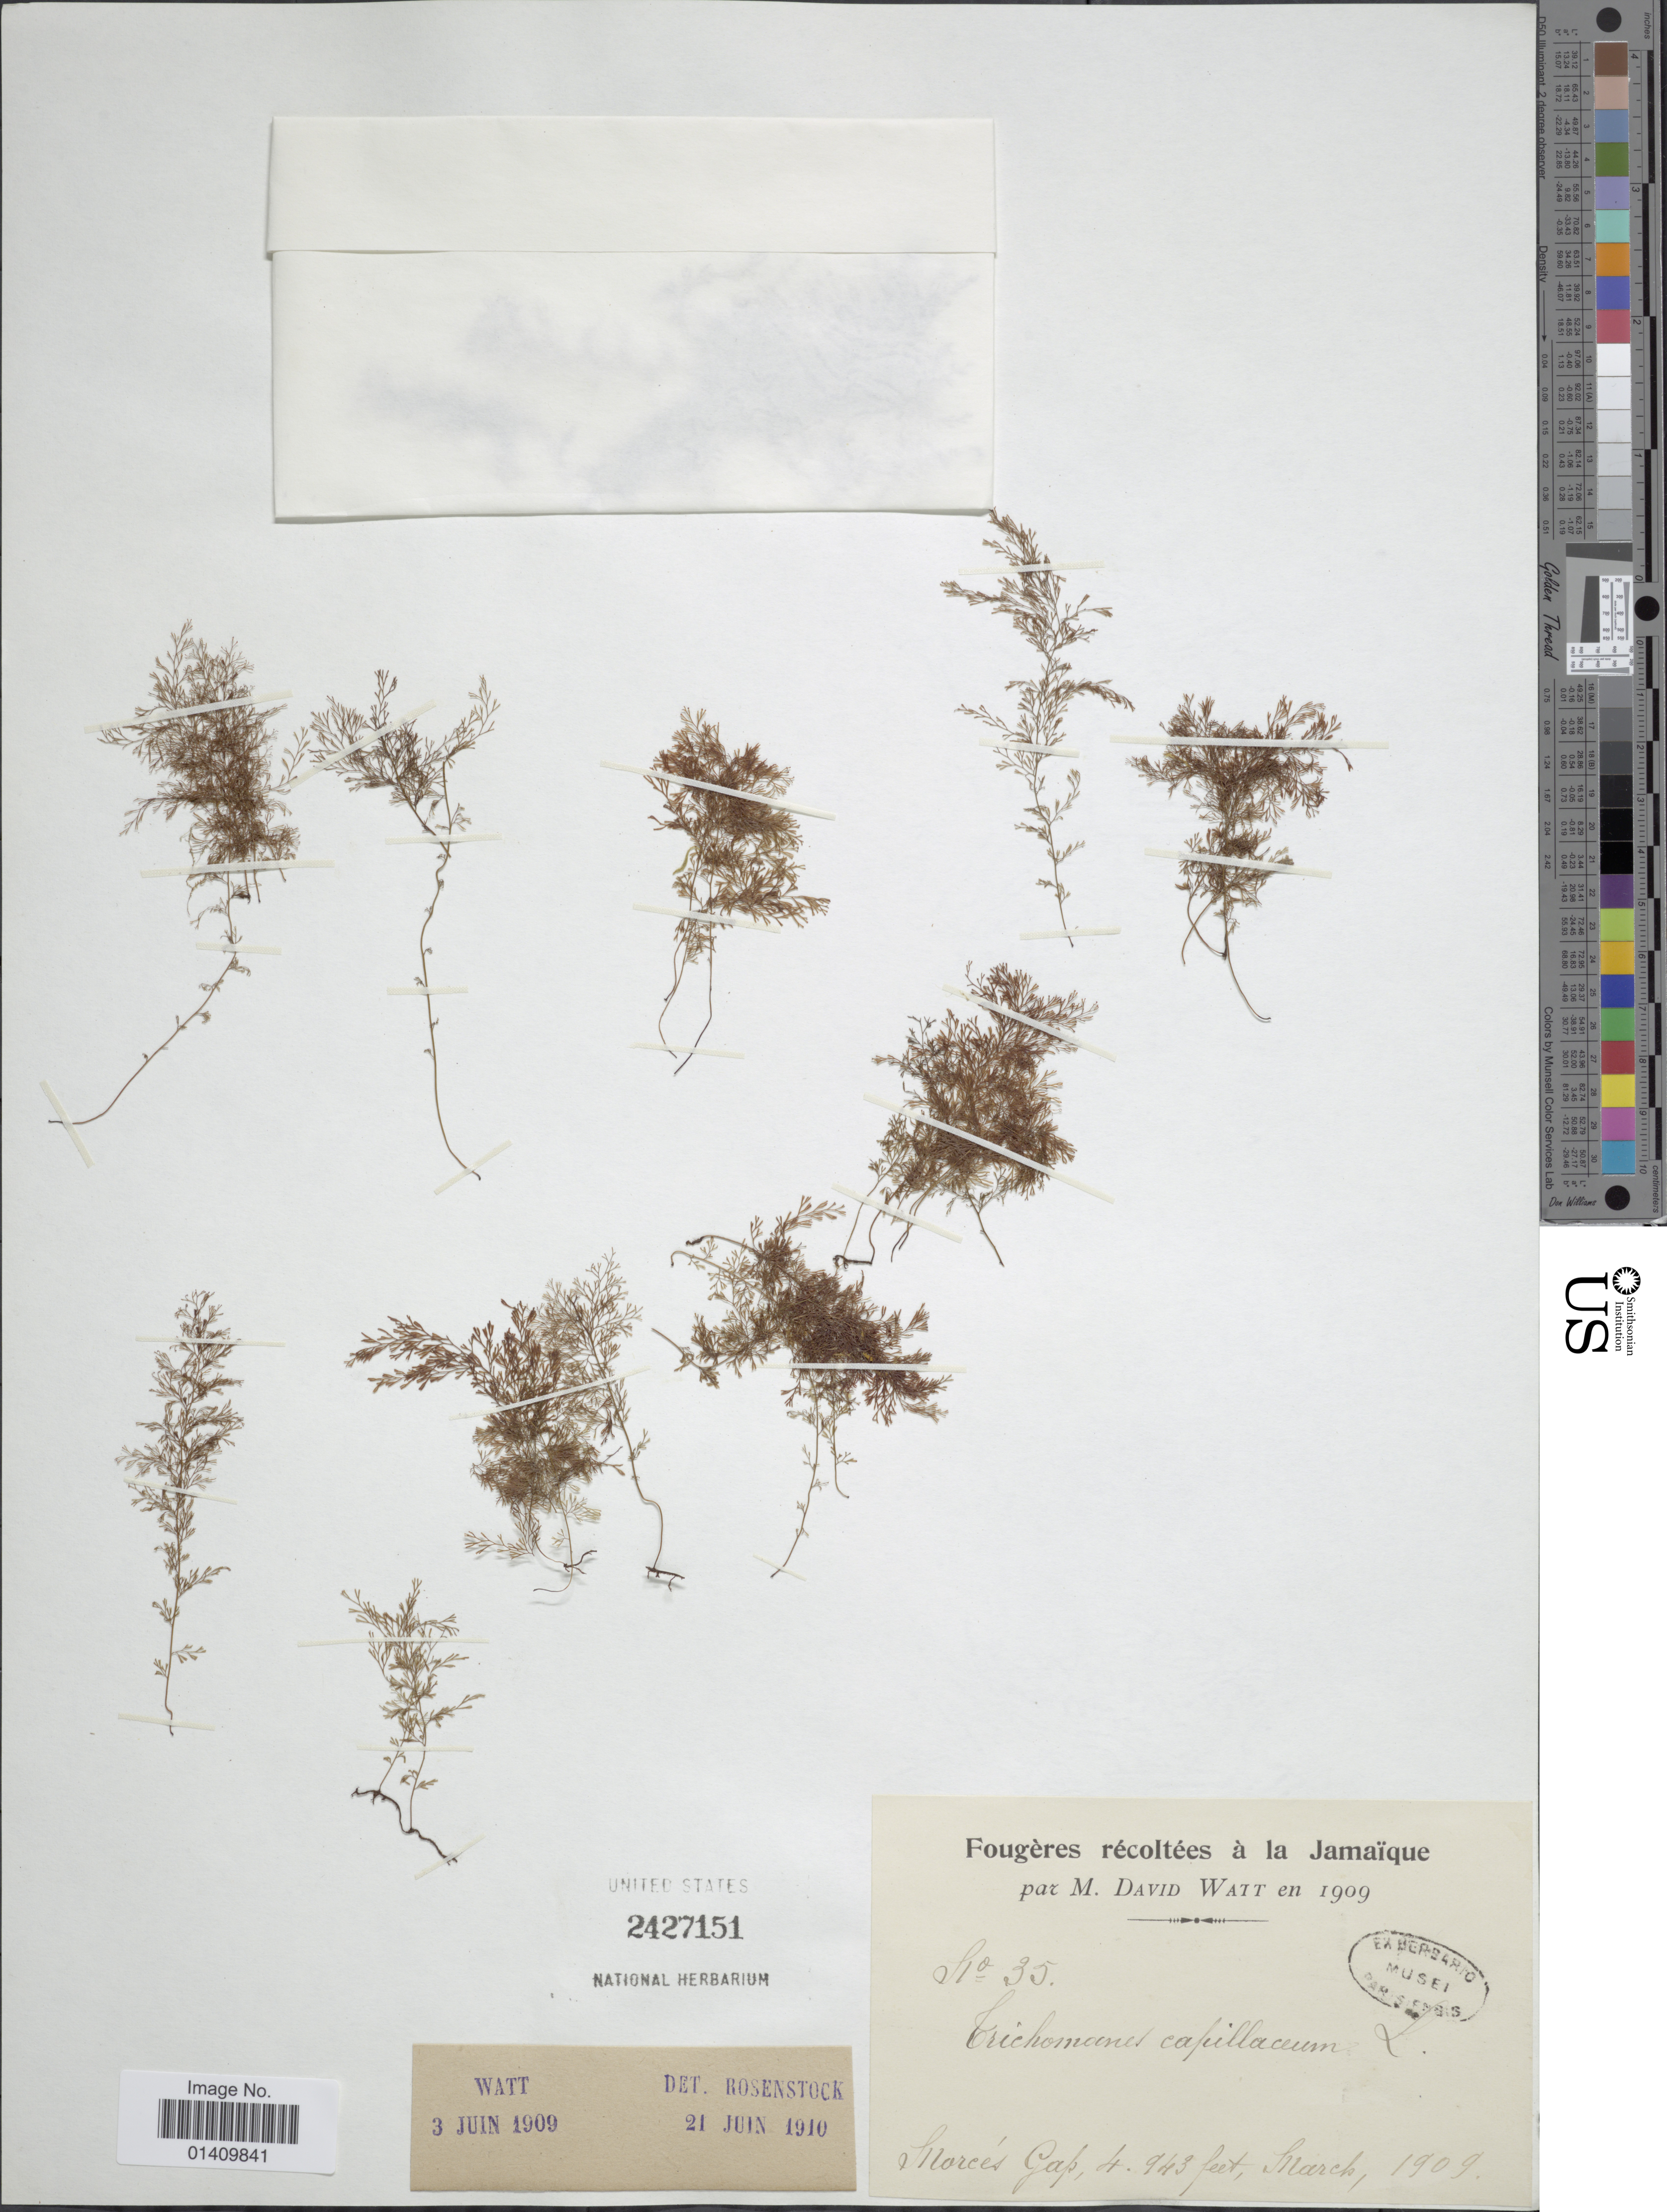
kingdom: Plantae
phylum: Tracheophyta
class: Polypodiopsida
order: Hymenophyllales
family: Hymenophyllaceae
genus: Polyphlebium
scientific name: Polyphlebium capillaceum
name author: (L.) Ebihara & Dubuisson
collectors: D. A. P. Watt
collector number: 35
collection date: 1909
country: Jamaica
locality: Morce's Gap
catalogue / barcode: US 2427151